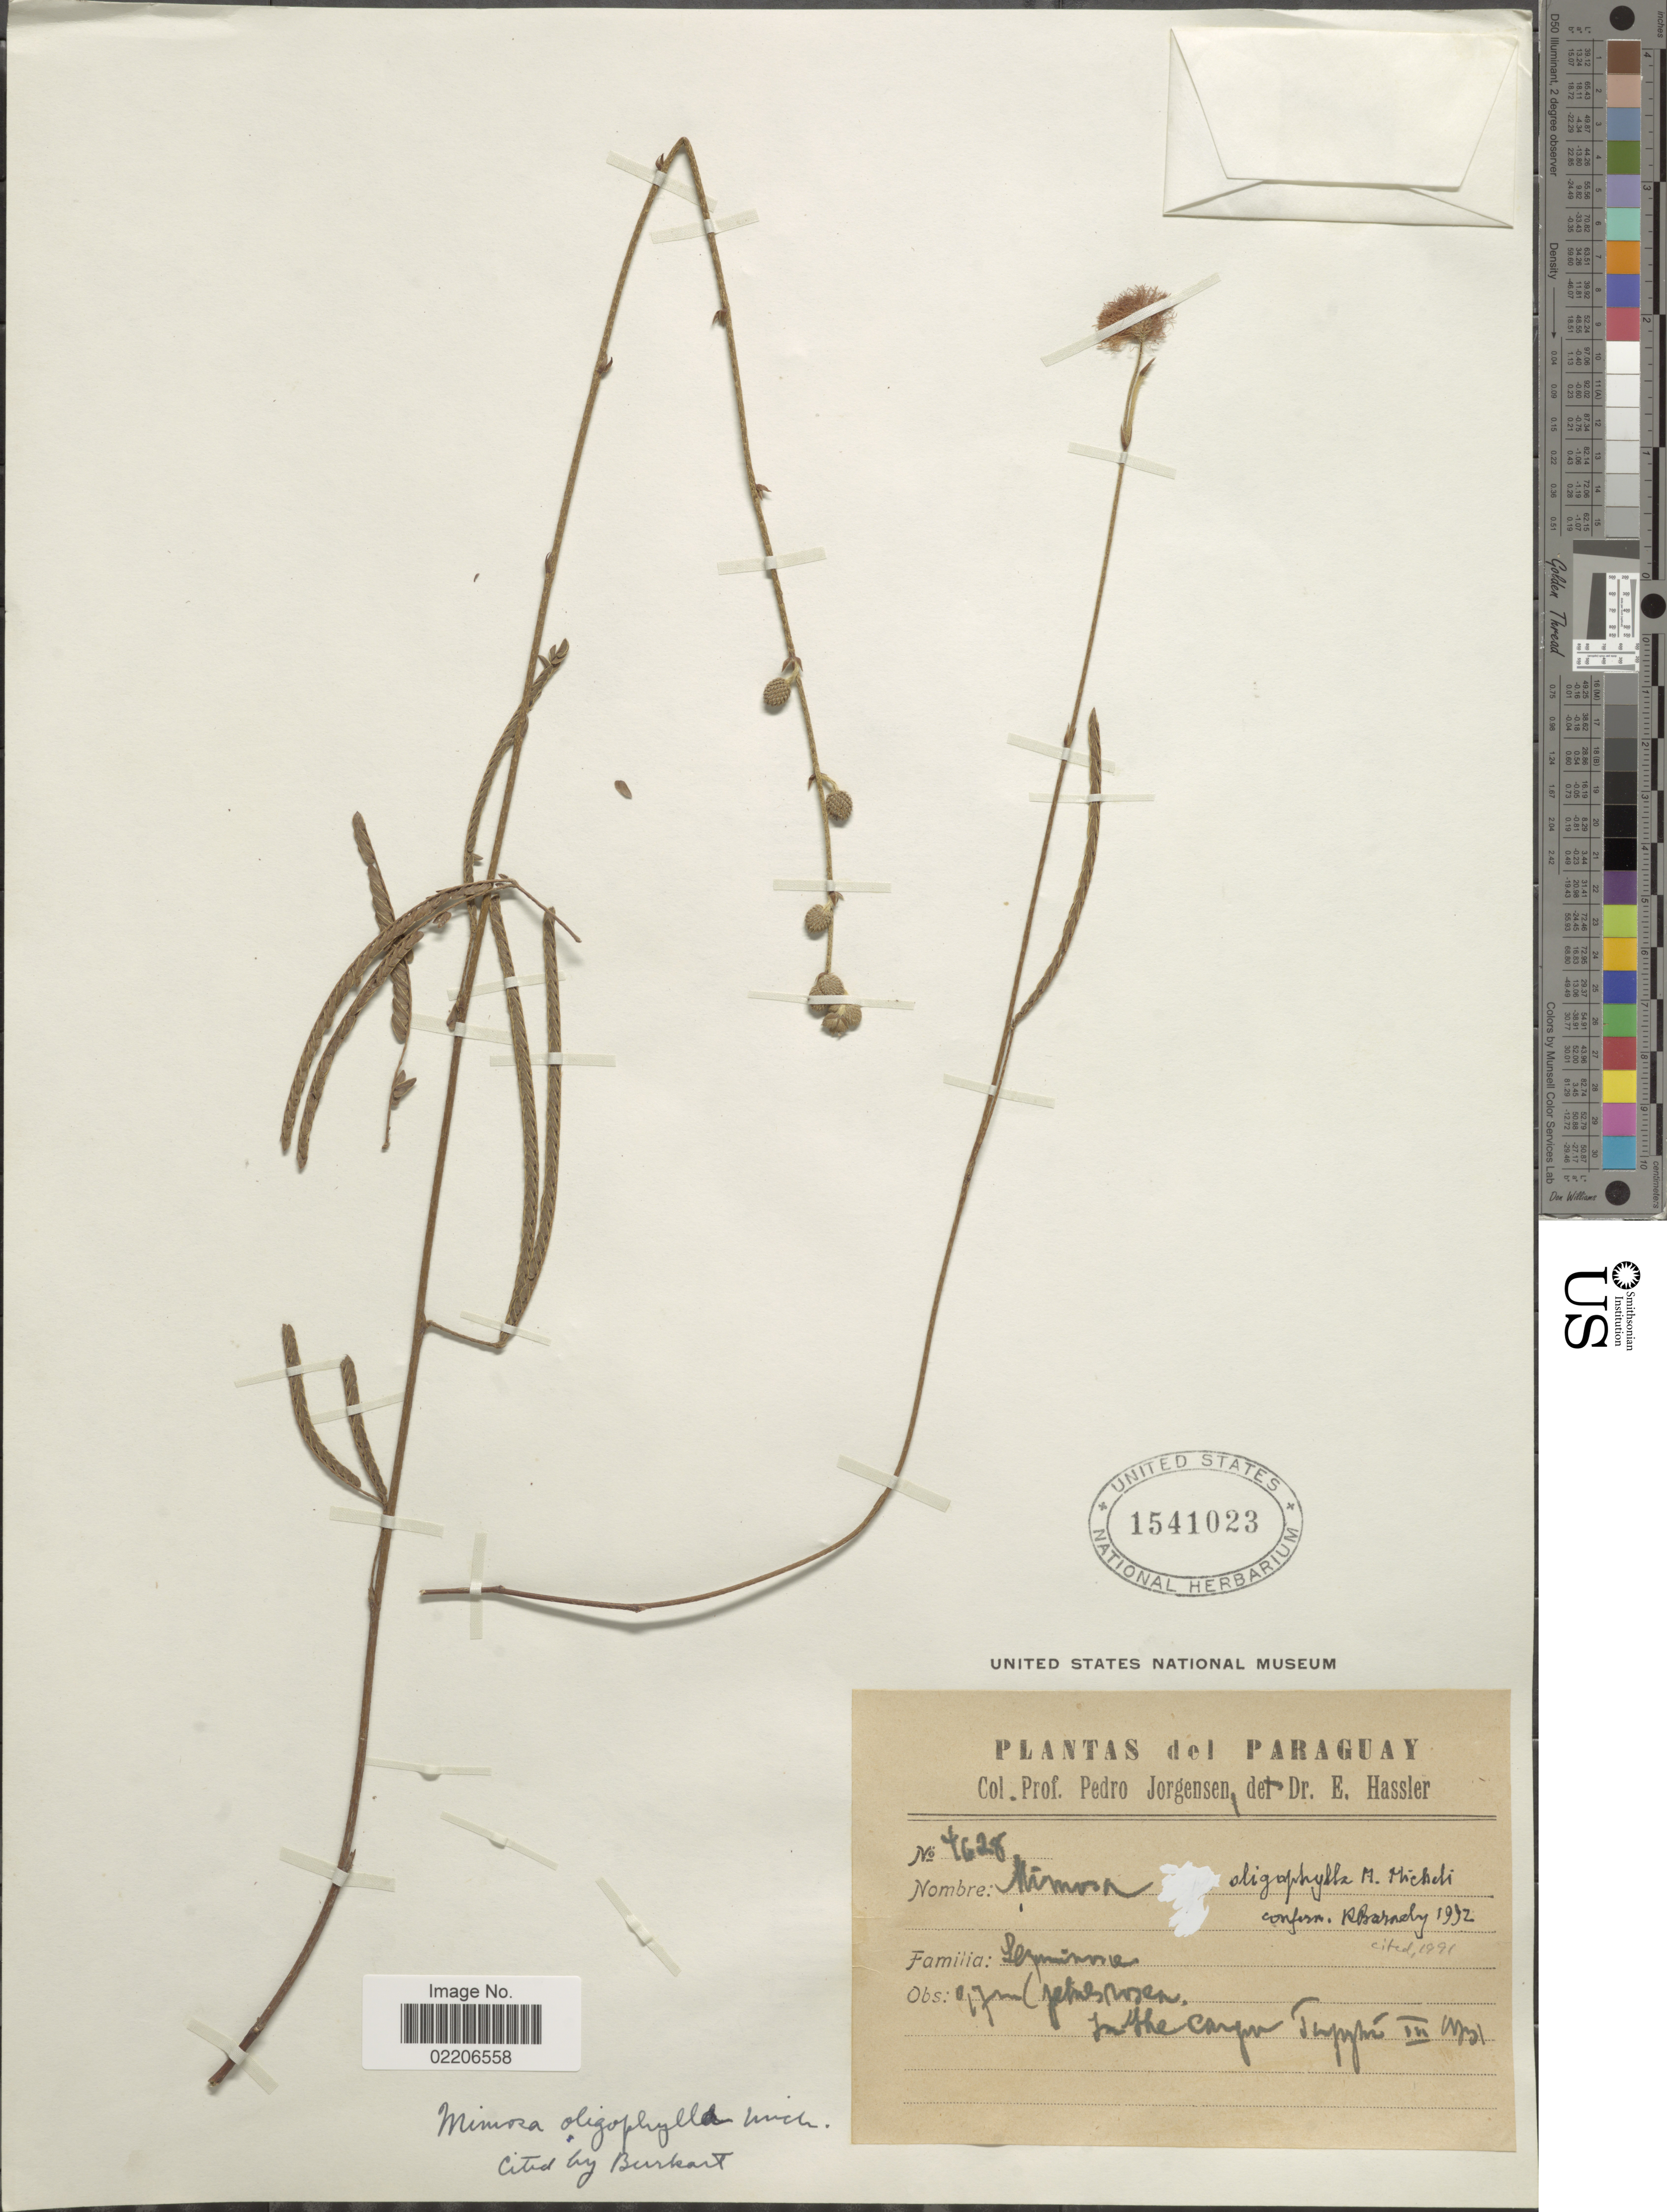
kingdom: Plantae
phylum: Tracheophyta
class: Magnoliopsida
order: Fabales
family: Fabaceae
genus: Mimosa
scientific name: Mimosa oligophylla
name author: Micheli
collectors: P. Jörgensen & E. Hassler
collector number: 4628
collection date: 1931-03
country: Paraguay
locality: Tapyta.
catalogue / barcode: US 1541023